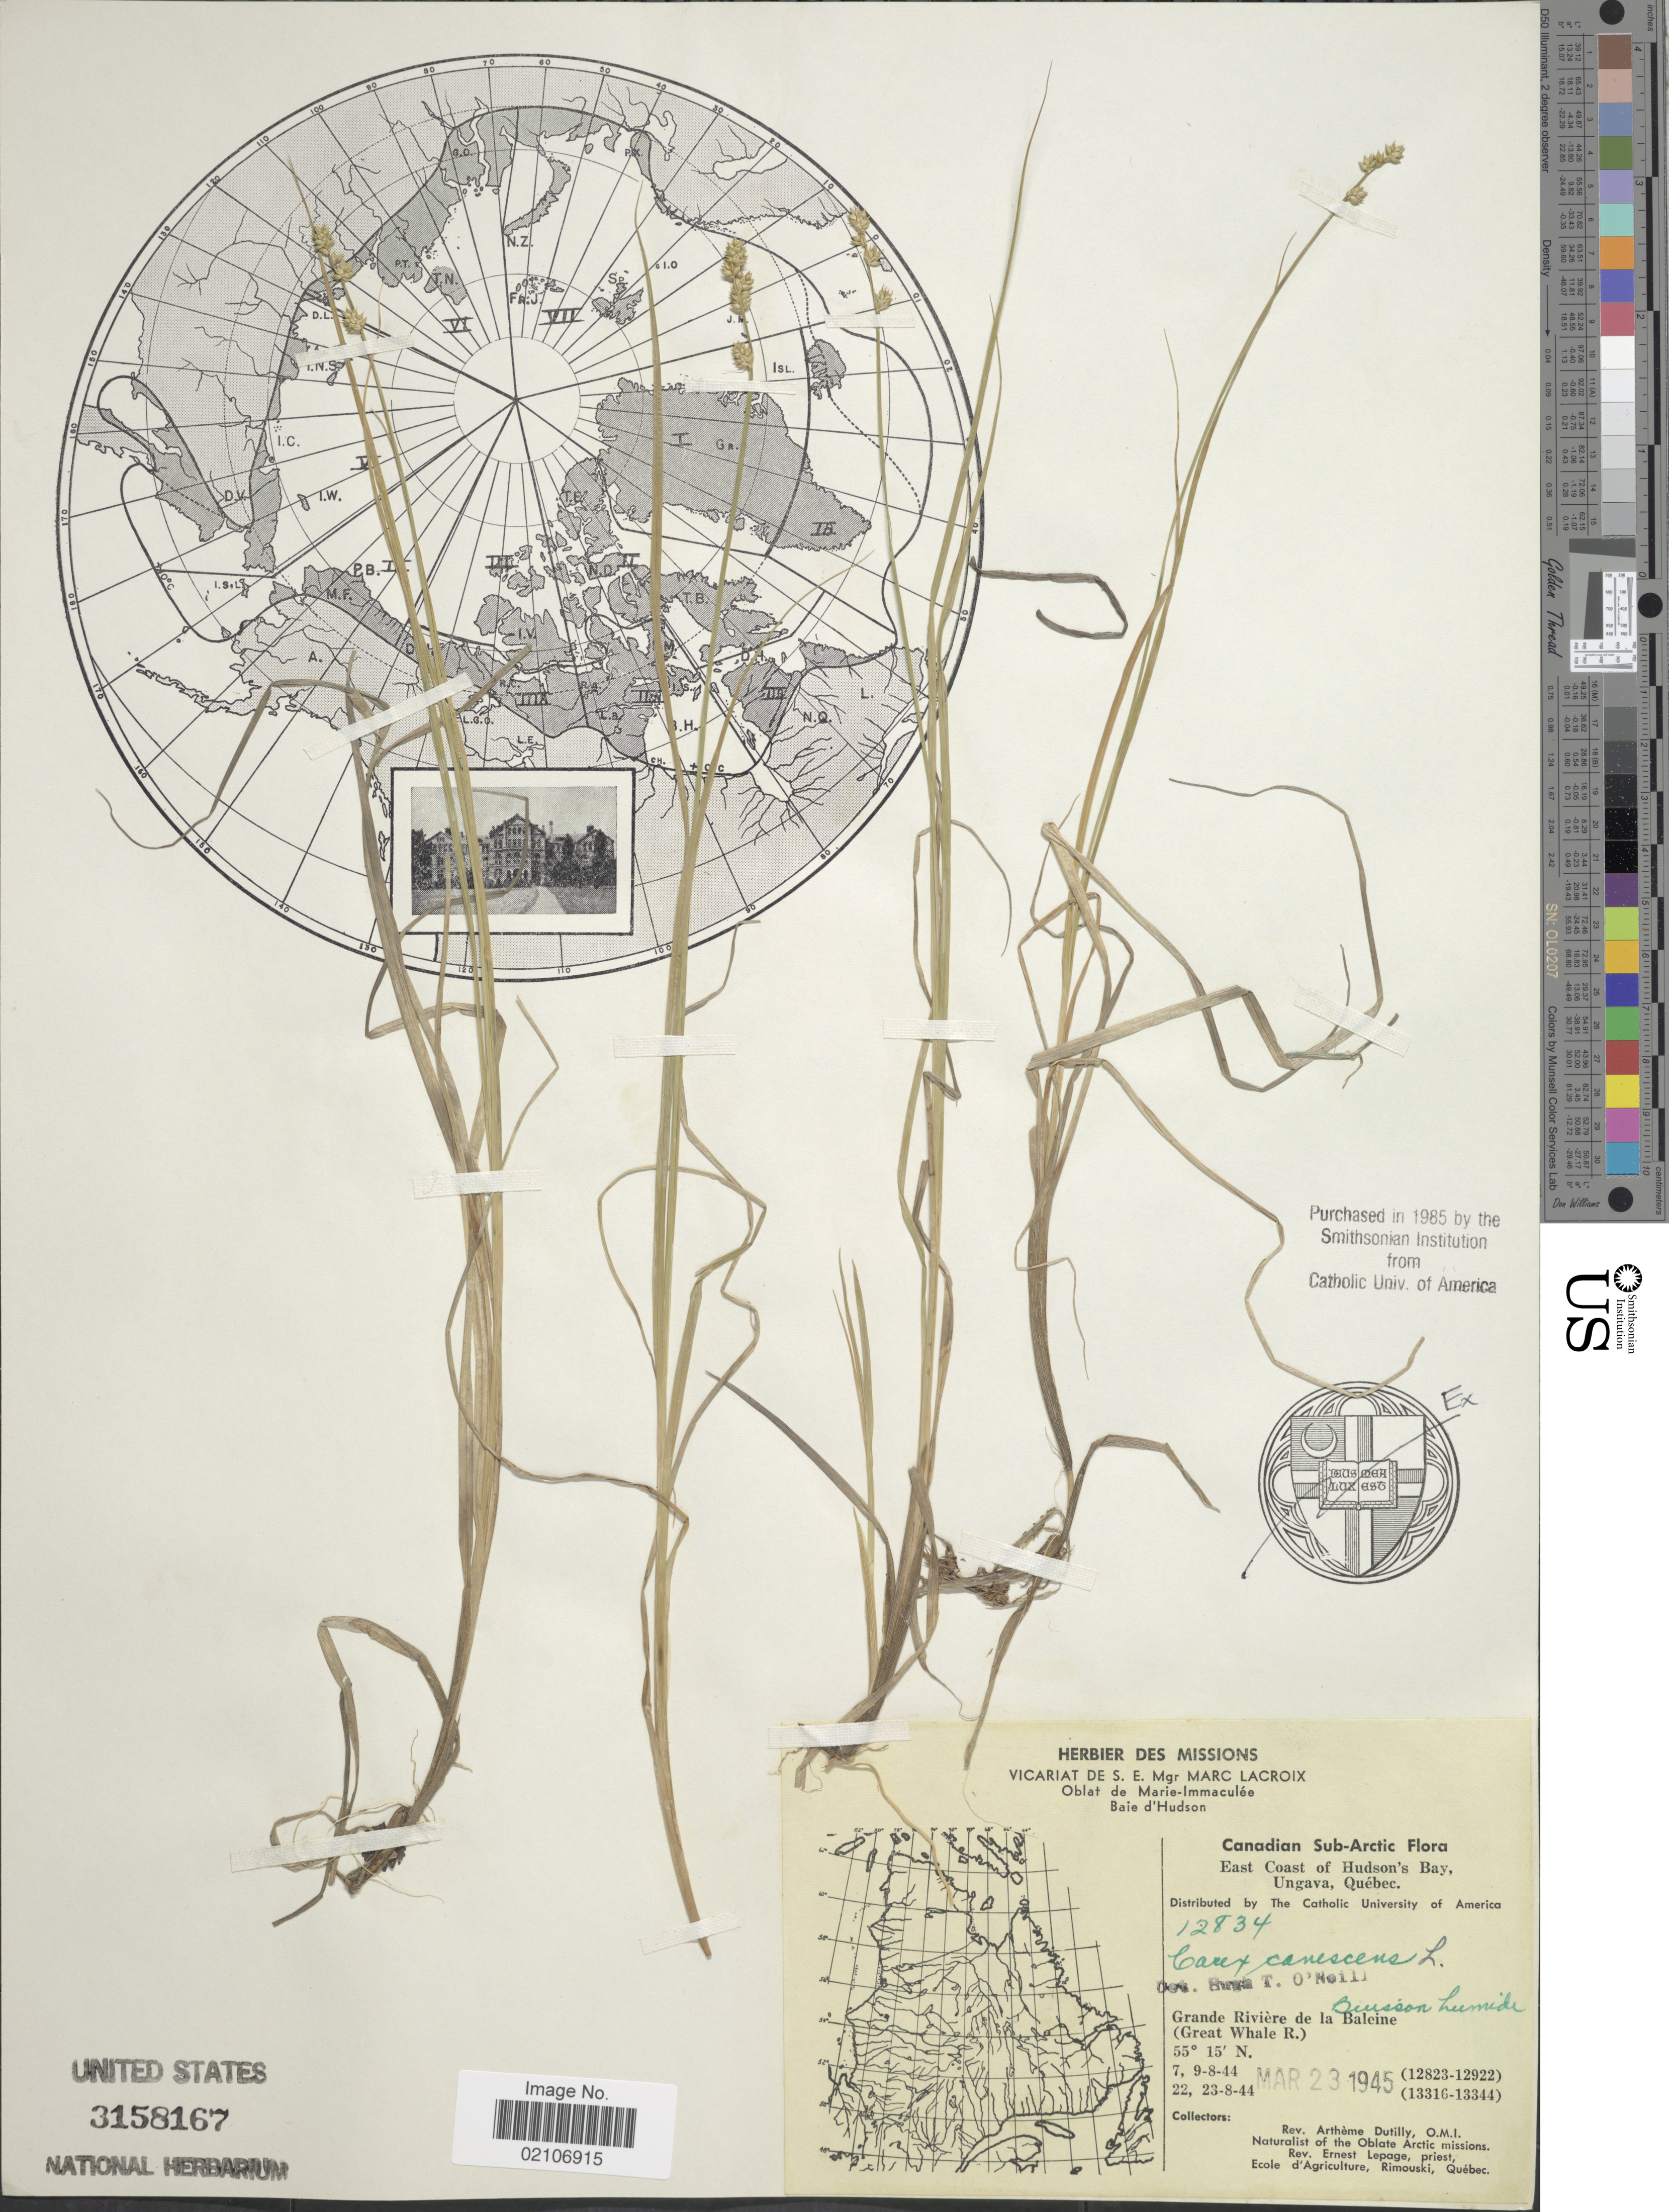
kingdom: Plantae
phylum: Tracheophyta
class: Liliopsida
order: Poales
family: Cyperaceae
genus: Carex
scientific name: Carex canescens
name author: L.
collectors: A. Dutilly & E. Lepage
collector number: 12834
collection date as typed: Transcribed d/m/y: 7/8/44 to 23/8/44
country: Canada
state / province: Quebec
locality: Candadian Sub-Arctic. East Coast of Hudson's Bay, Ungava, Quebec. Grande Riviere de la Baleine (Great Whale R.).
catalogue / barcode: US 3158167